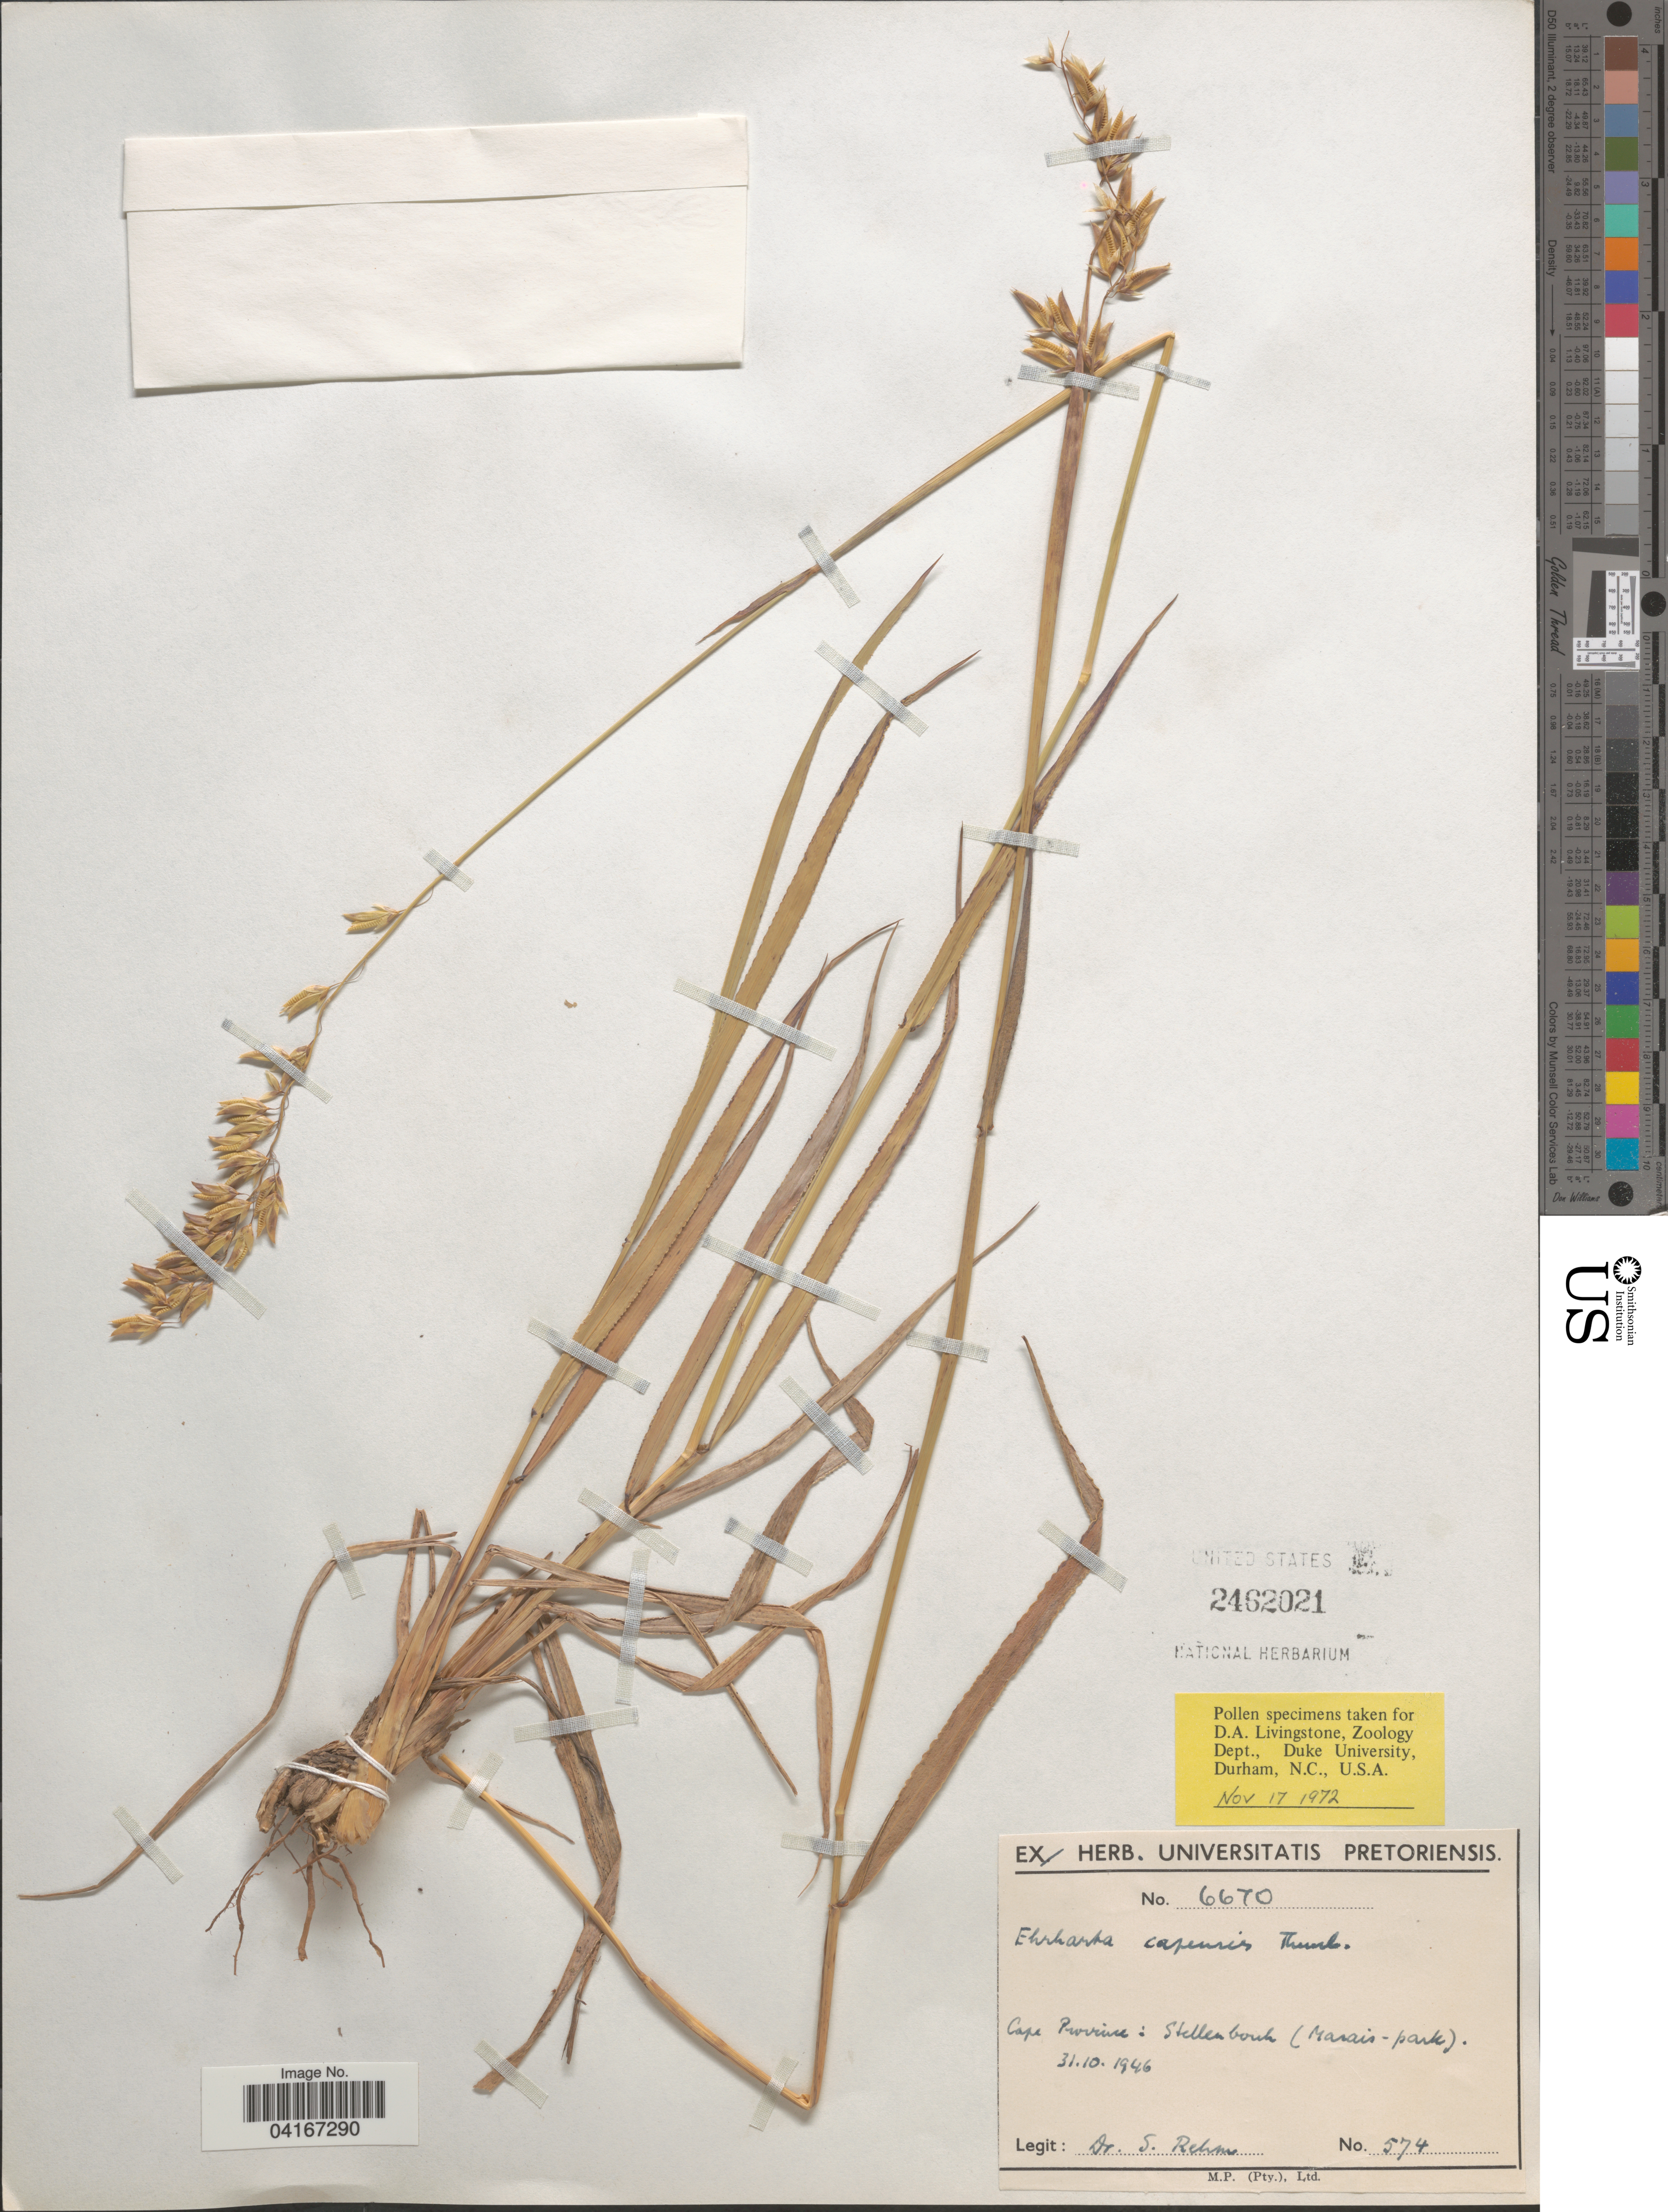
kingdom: Plantae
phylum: Tracheophyta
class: Liliopsida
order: Poales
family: Poaceae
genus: Ehrharta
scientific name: Ehrharta capensis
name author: Thunb.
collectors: S. Rehm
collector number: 574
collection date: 1946-10-31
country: South Africa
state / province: Western Cape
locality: Stellenbosch (Marais-park).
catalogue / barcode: US 2462021